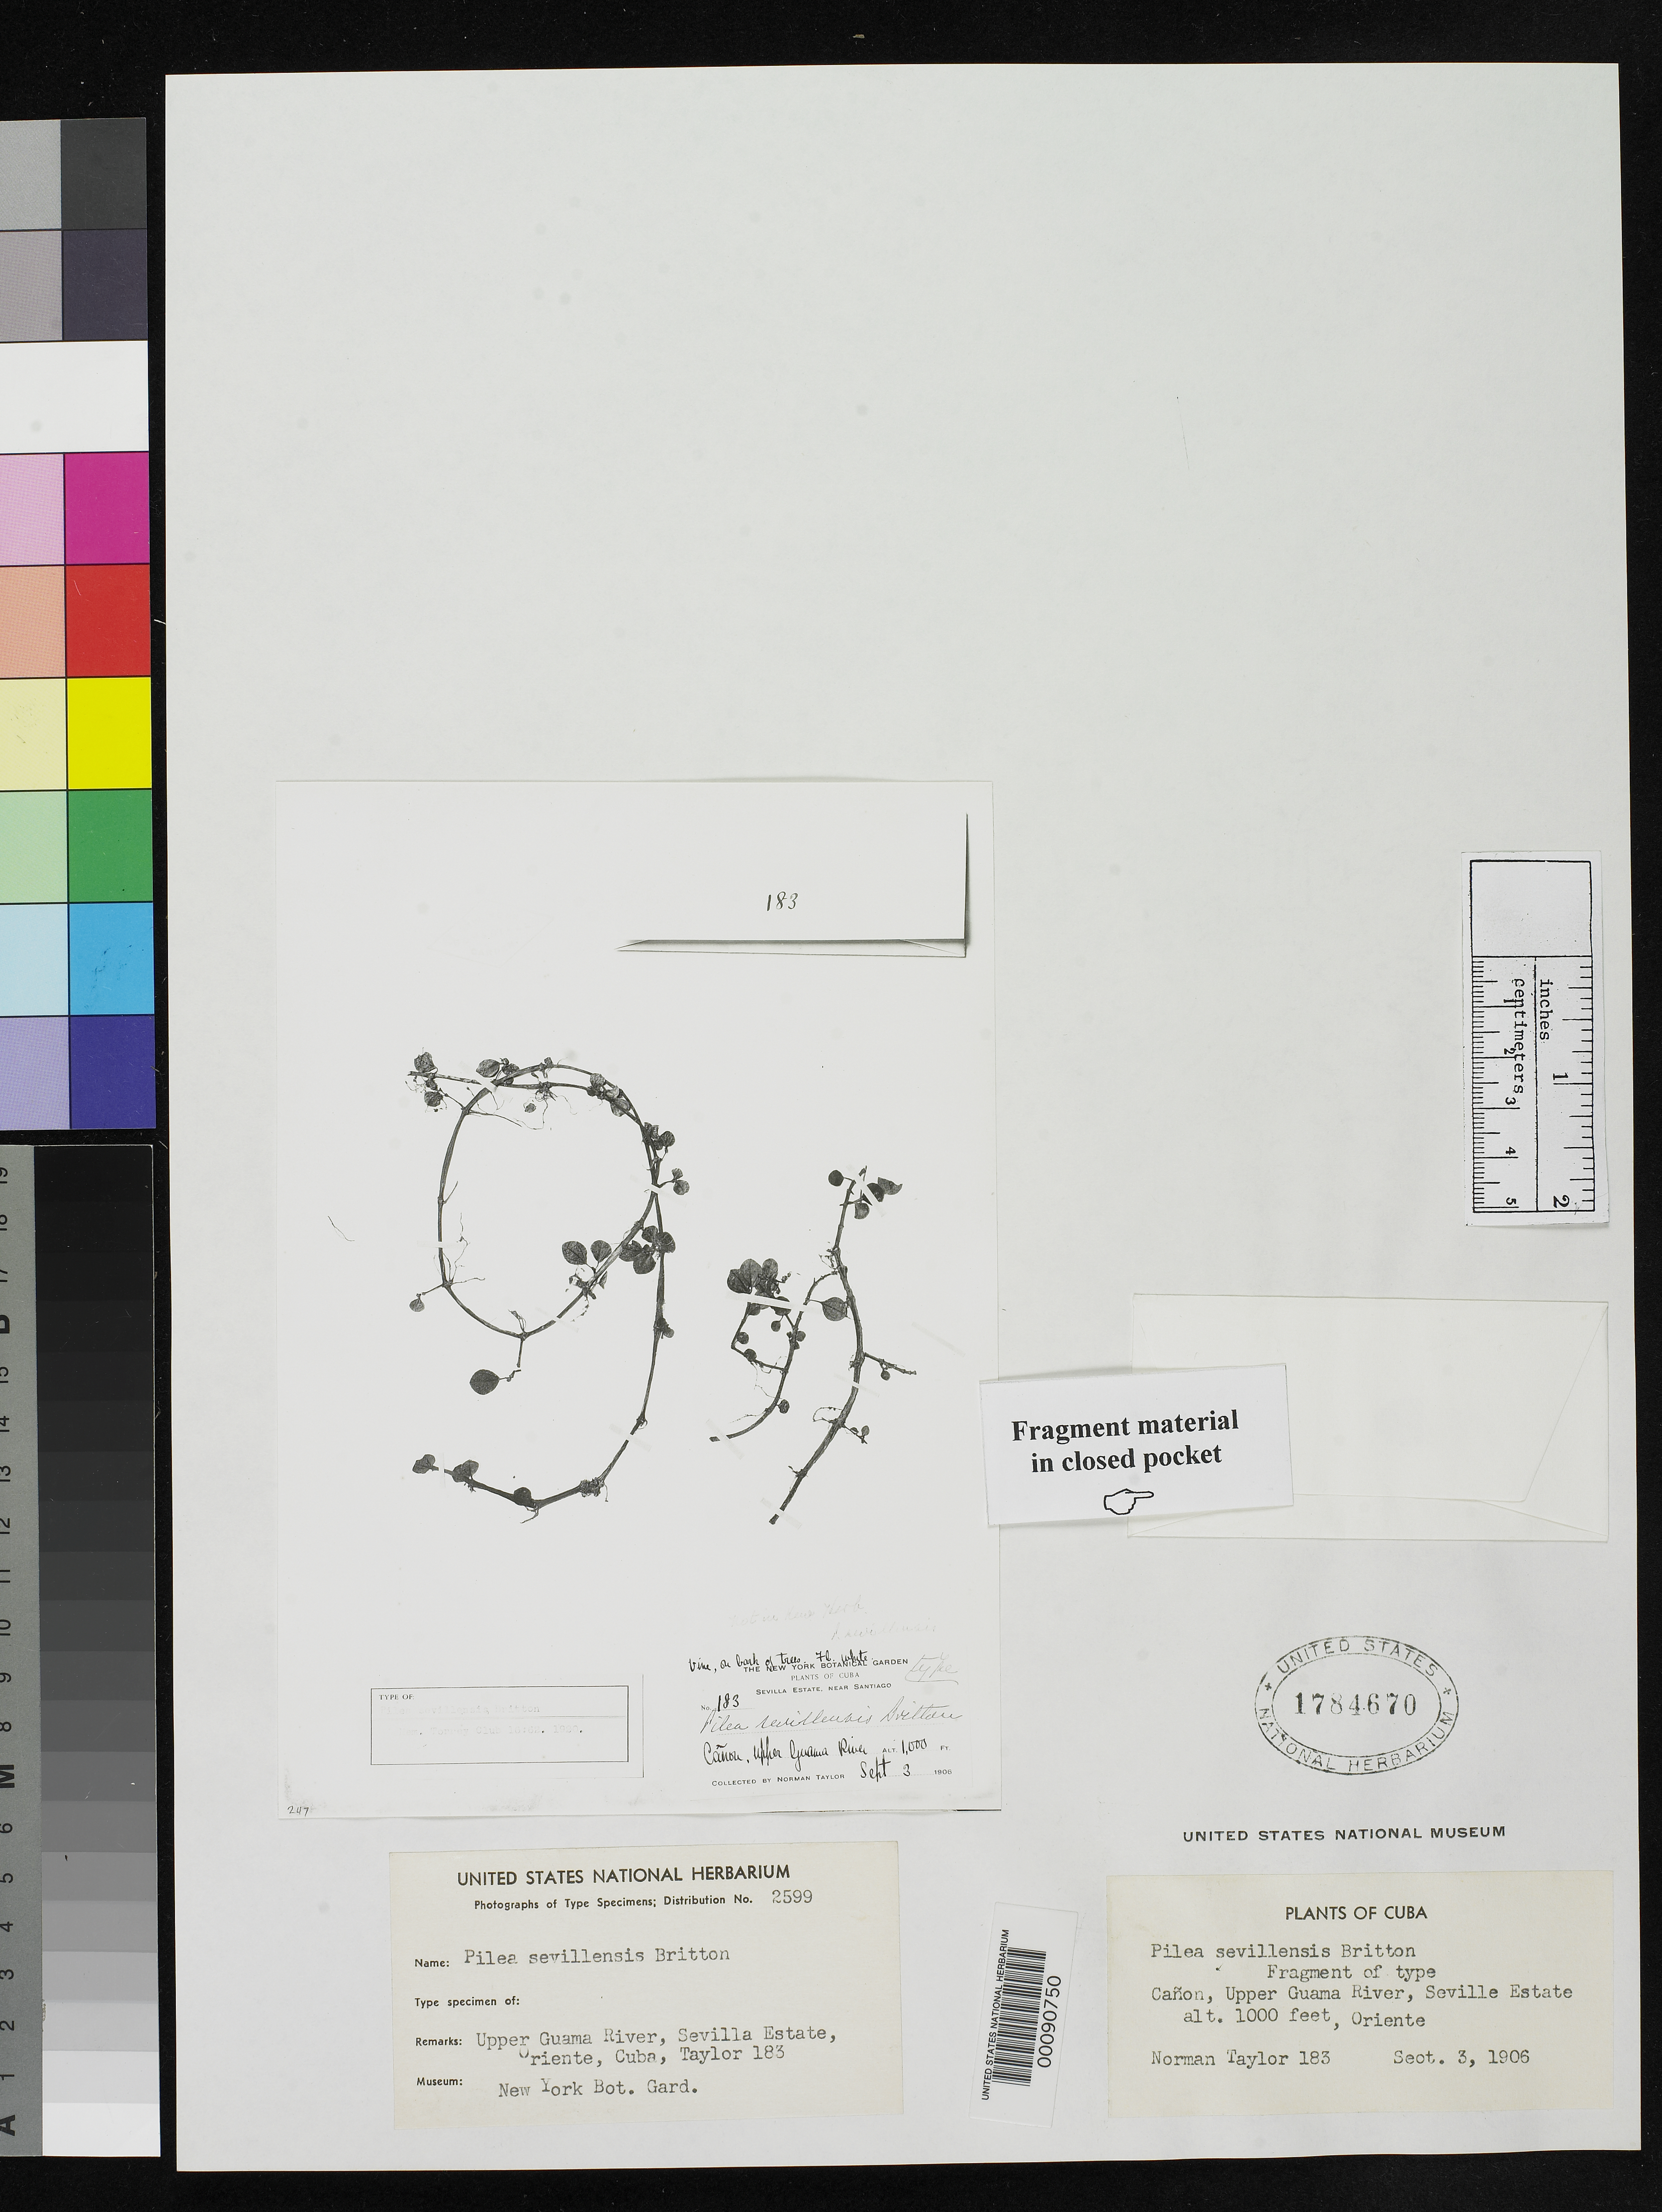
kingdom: Plantae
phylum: Tracheophyta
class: Magnoliopsida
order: Rosales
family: Urticaceae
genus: Pilea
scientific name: Pilea sevillensis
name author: Britton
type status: Type Fragment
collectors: N. Taylor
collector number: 183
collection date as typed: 03 Sep 1906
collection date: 1906-09-03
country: Cuba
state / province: Oriente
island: Greater Antilles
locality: Upper Guama River, Seville estate.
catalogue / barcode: US 1784670